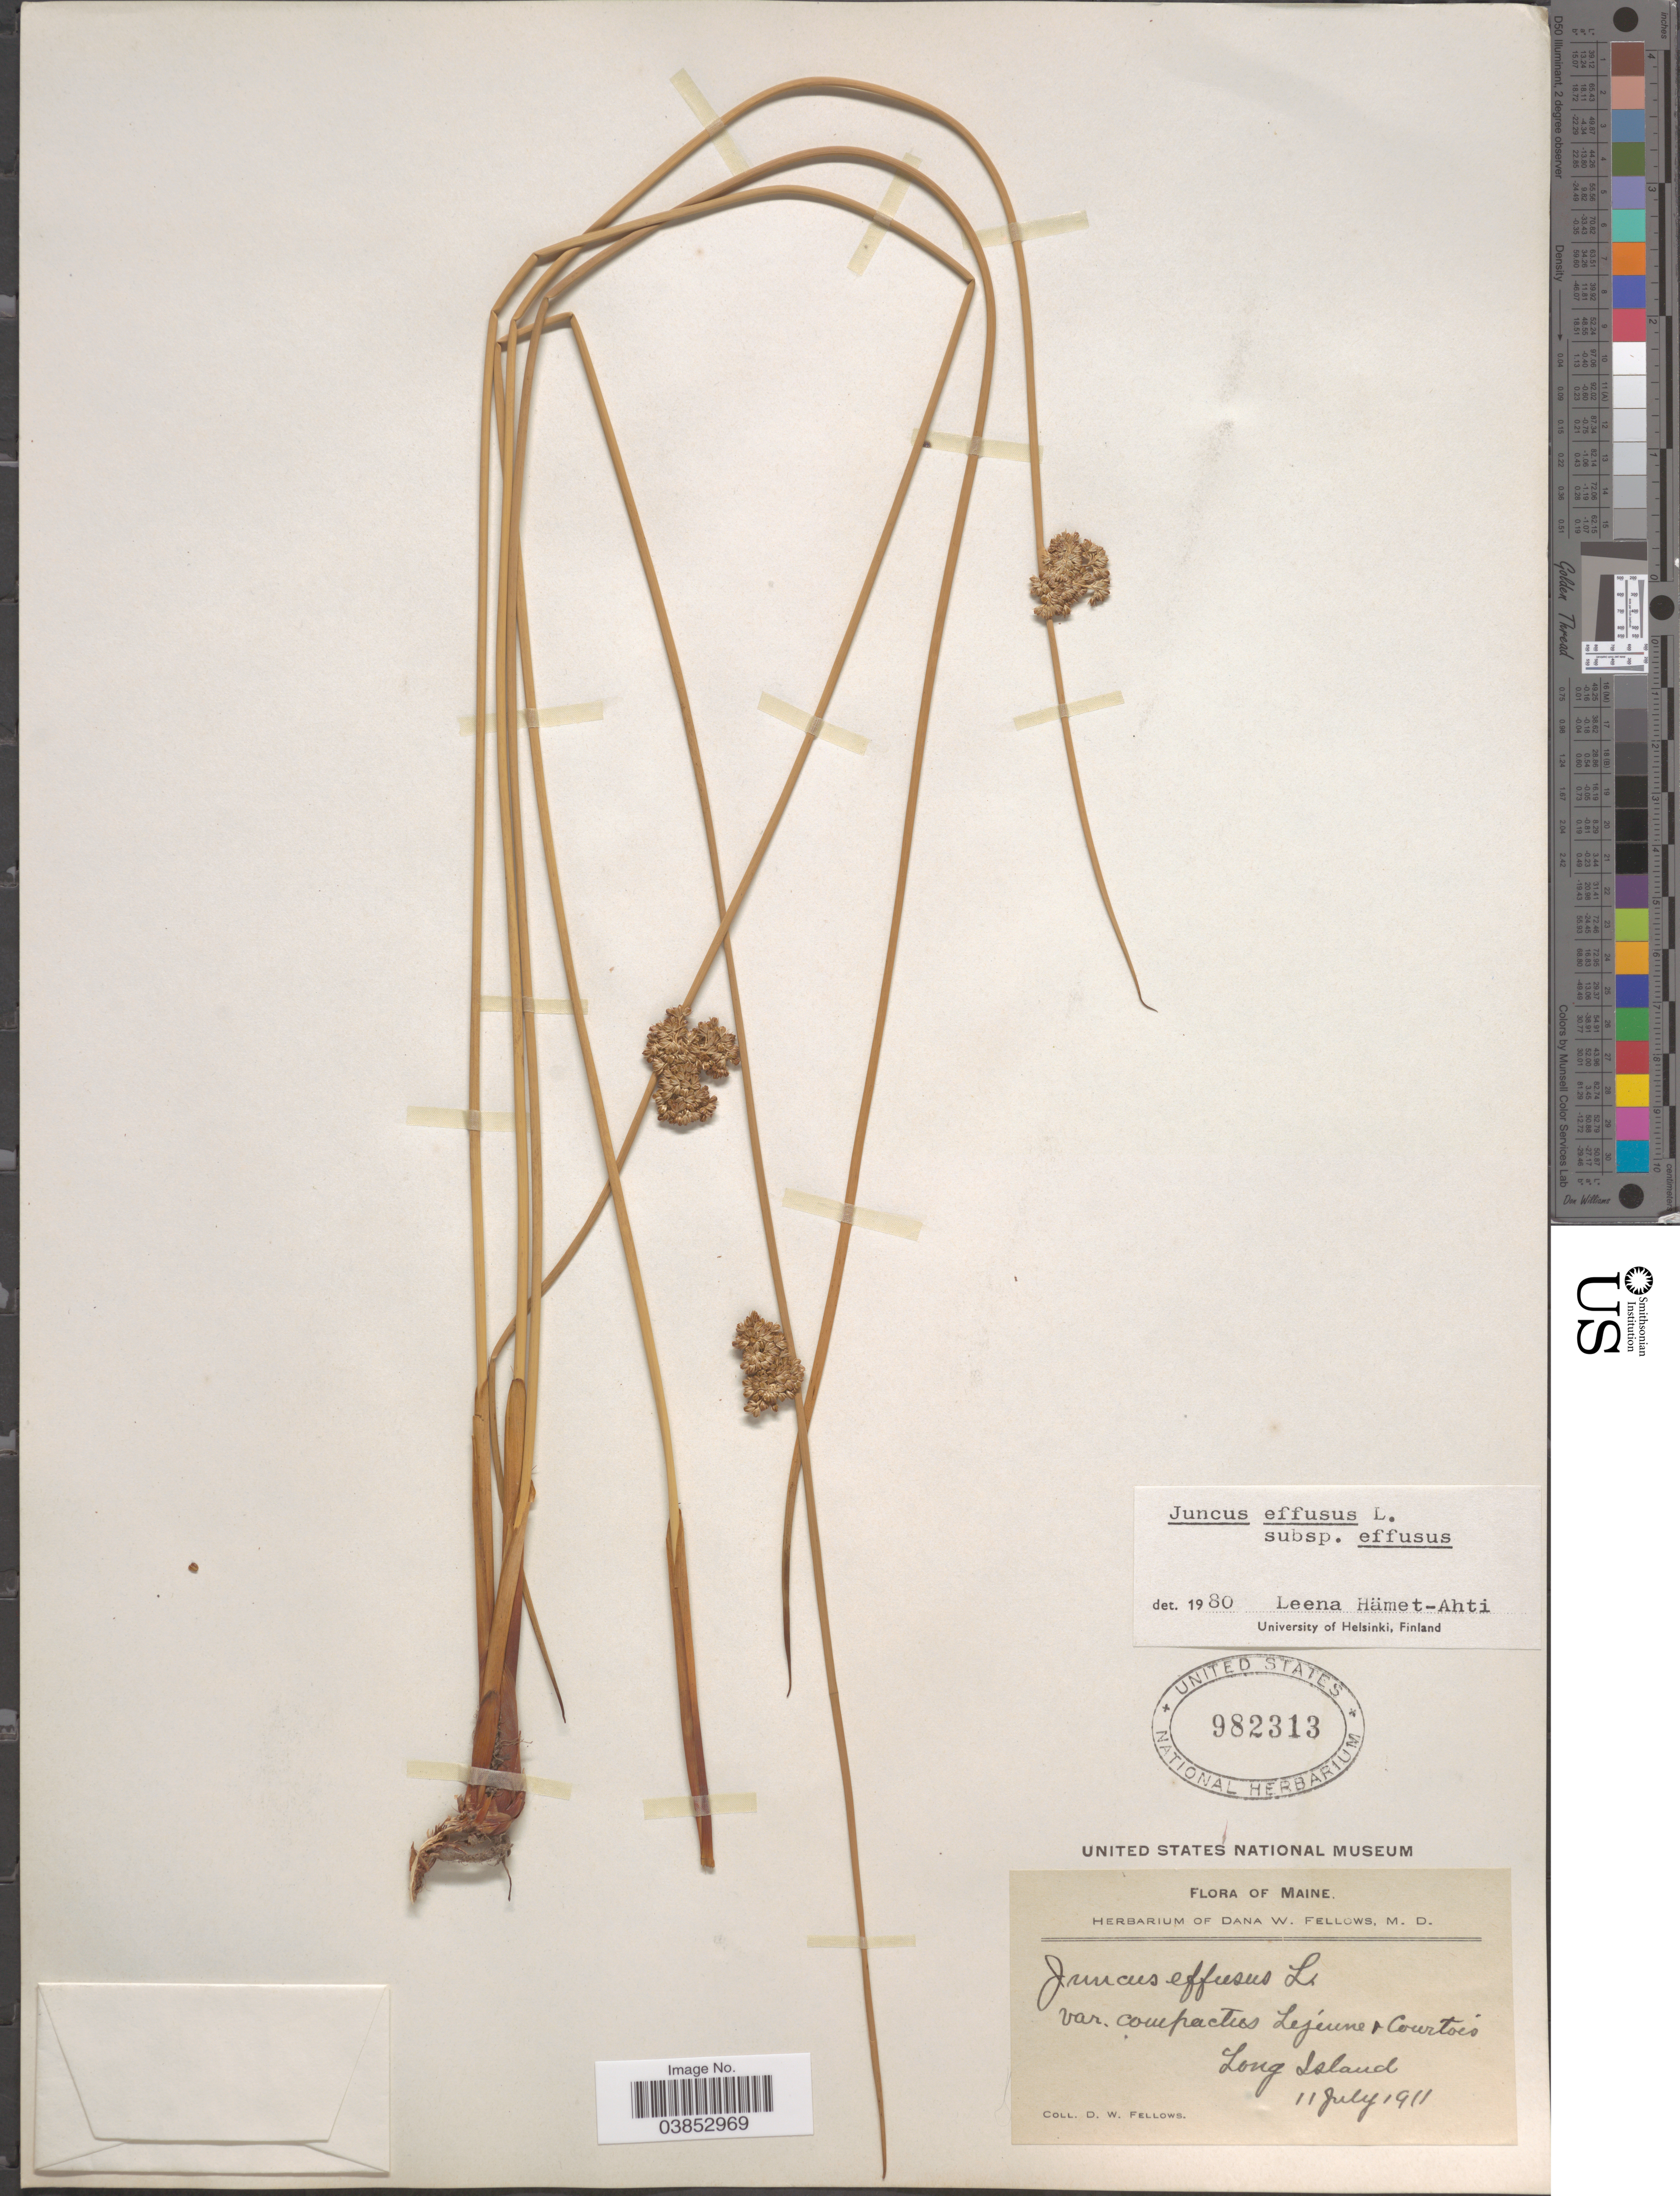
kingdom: Plantae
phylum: Tracheophyta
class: Liliopsida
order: Poales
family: Juncaceae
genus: Juncus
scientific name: Juncus effusus var. pacificus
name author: Fernald & Wiegand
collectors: D. W. Fellows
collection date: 1911-07-11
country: United States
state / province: Maine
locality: Long Island.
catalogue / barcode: US 982313